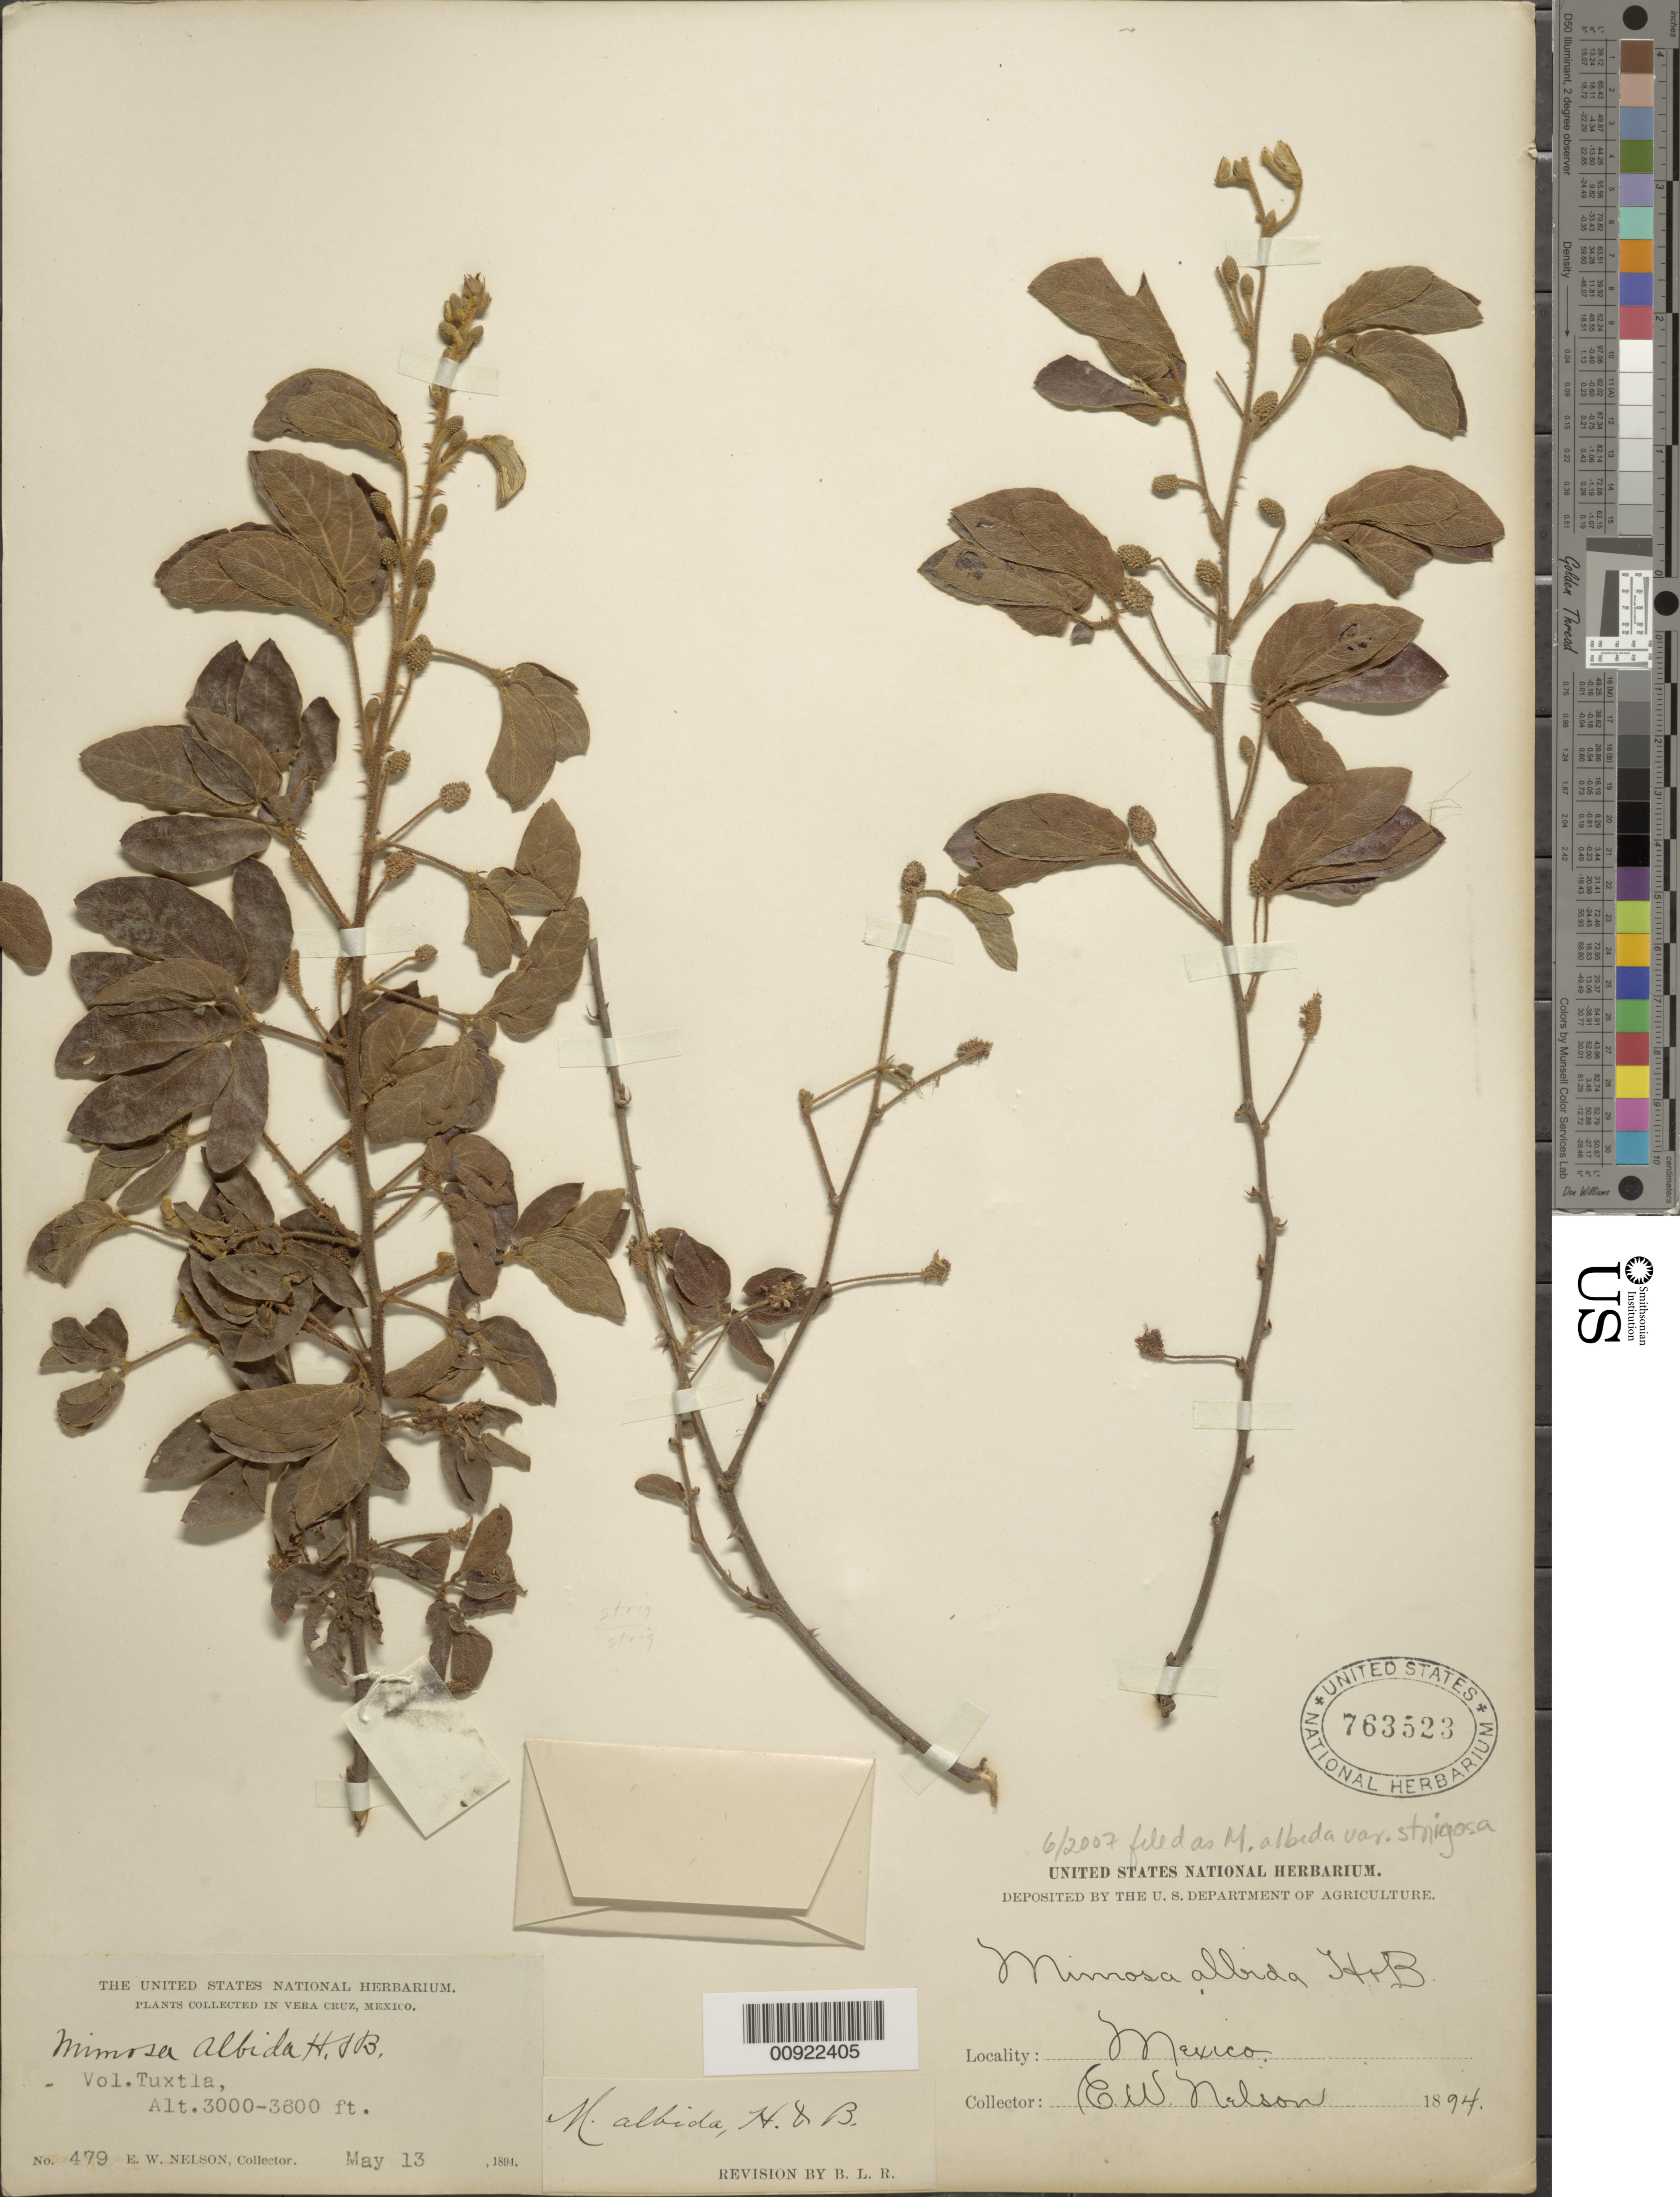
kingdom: Plantae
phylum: Tracheophyta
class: Magnoliopsida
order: Fabales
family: Fabaceae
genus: Mimosa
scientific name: Mimosa albida var. strigosa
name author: (Willd.) B.L. Rob.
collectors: E. W. Nelson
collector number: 479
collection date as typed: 13 May 1894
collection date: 1894-05-13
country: Mexico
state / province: Veracruz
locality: Vol. Tuxtla.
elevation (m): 914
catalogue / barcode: US 763523